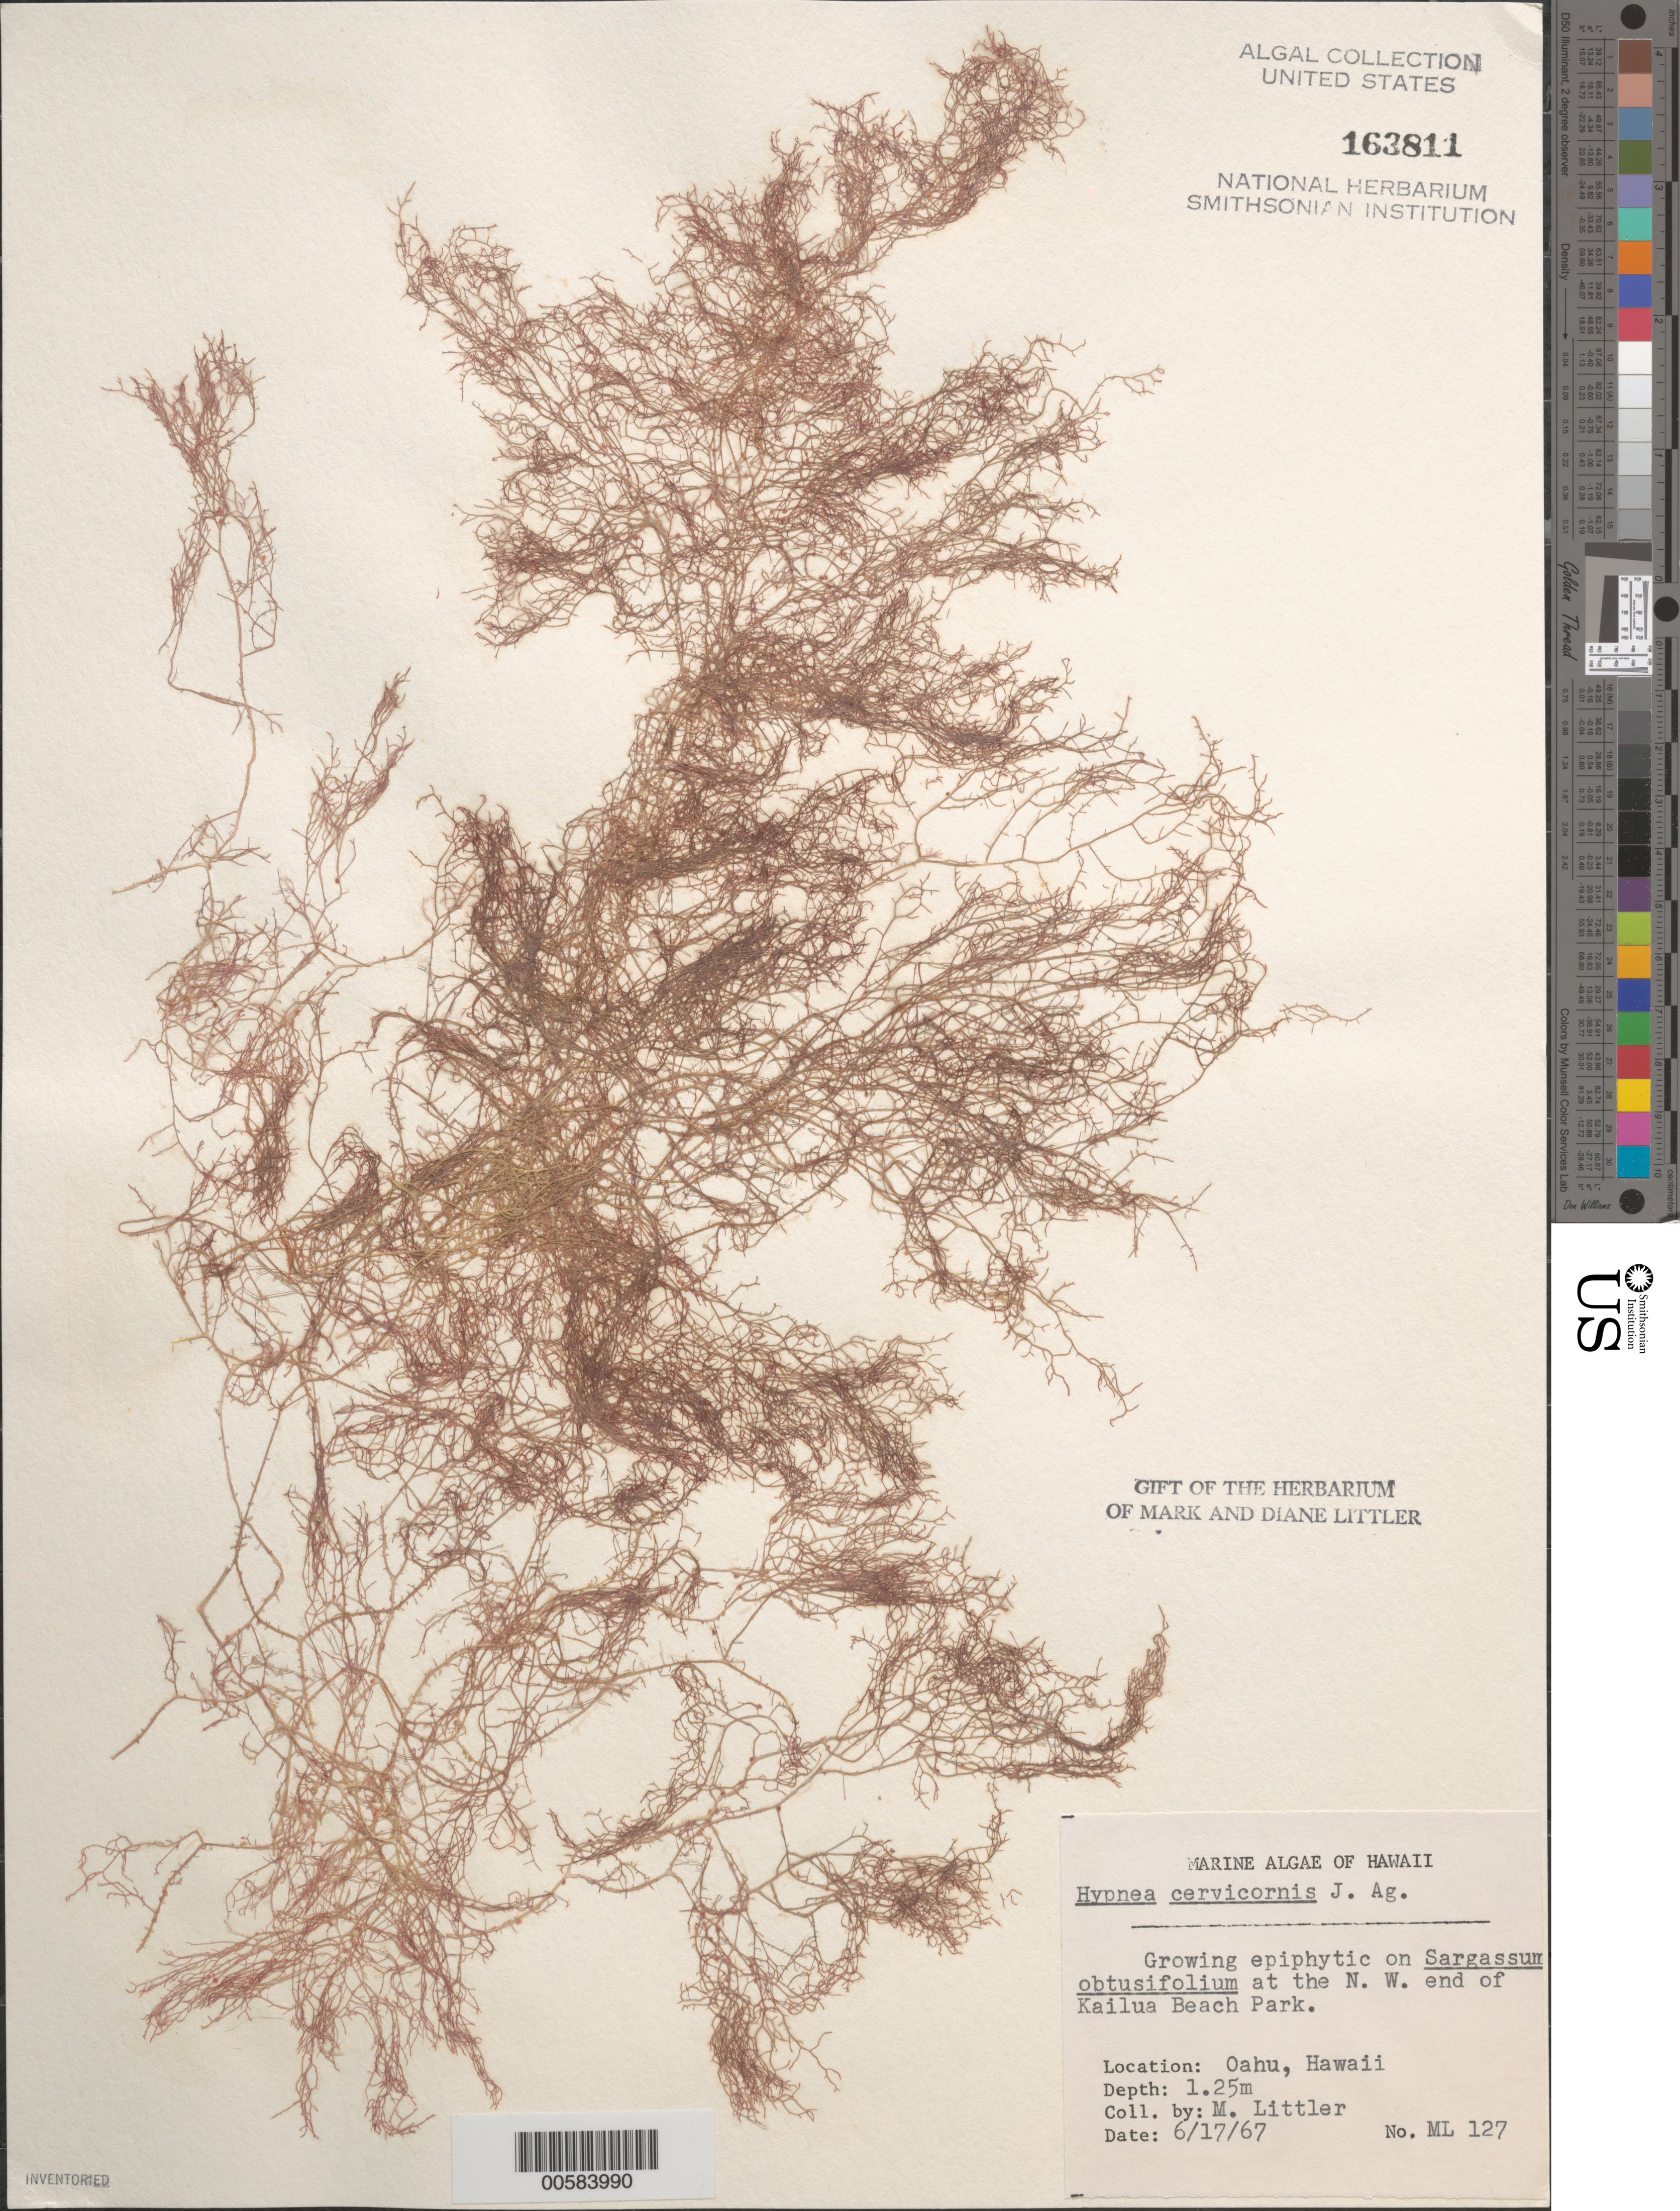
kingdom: Plantae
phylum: Rhodophyta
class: Florideophyceae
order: Gigartinales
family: Cystocloniaceae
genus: Hypnea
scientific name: Hypnea cervicornis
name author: J. Agardh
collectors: M. M. Littler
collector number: ML 127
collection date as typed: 17 Jun 1967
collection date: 1967-06-17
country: United States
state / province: Hawaii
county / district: Honolulu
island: Oahu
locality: Kailua Beach Park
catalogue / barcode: US 163811